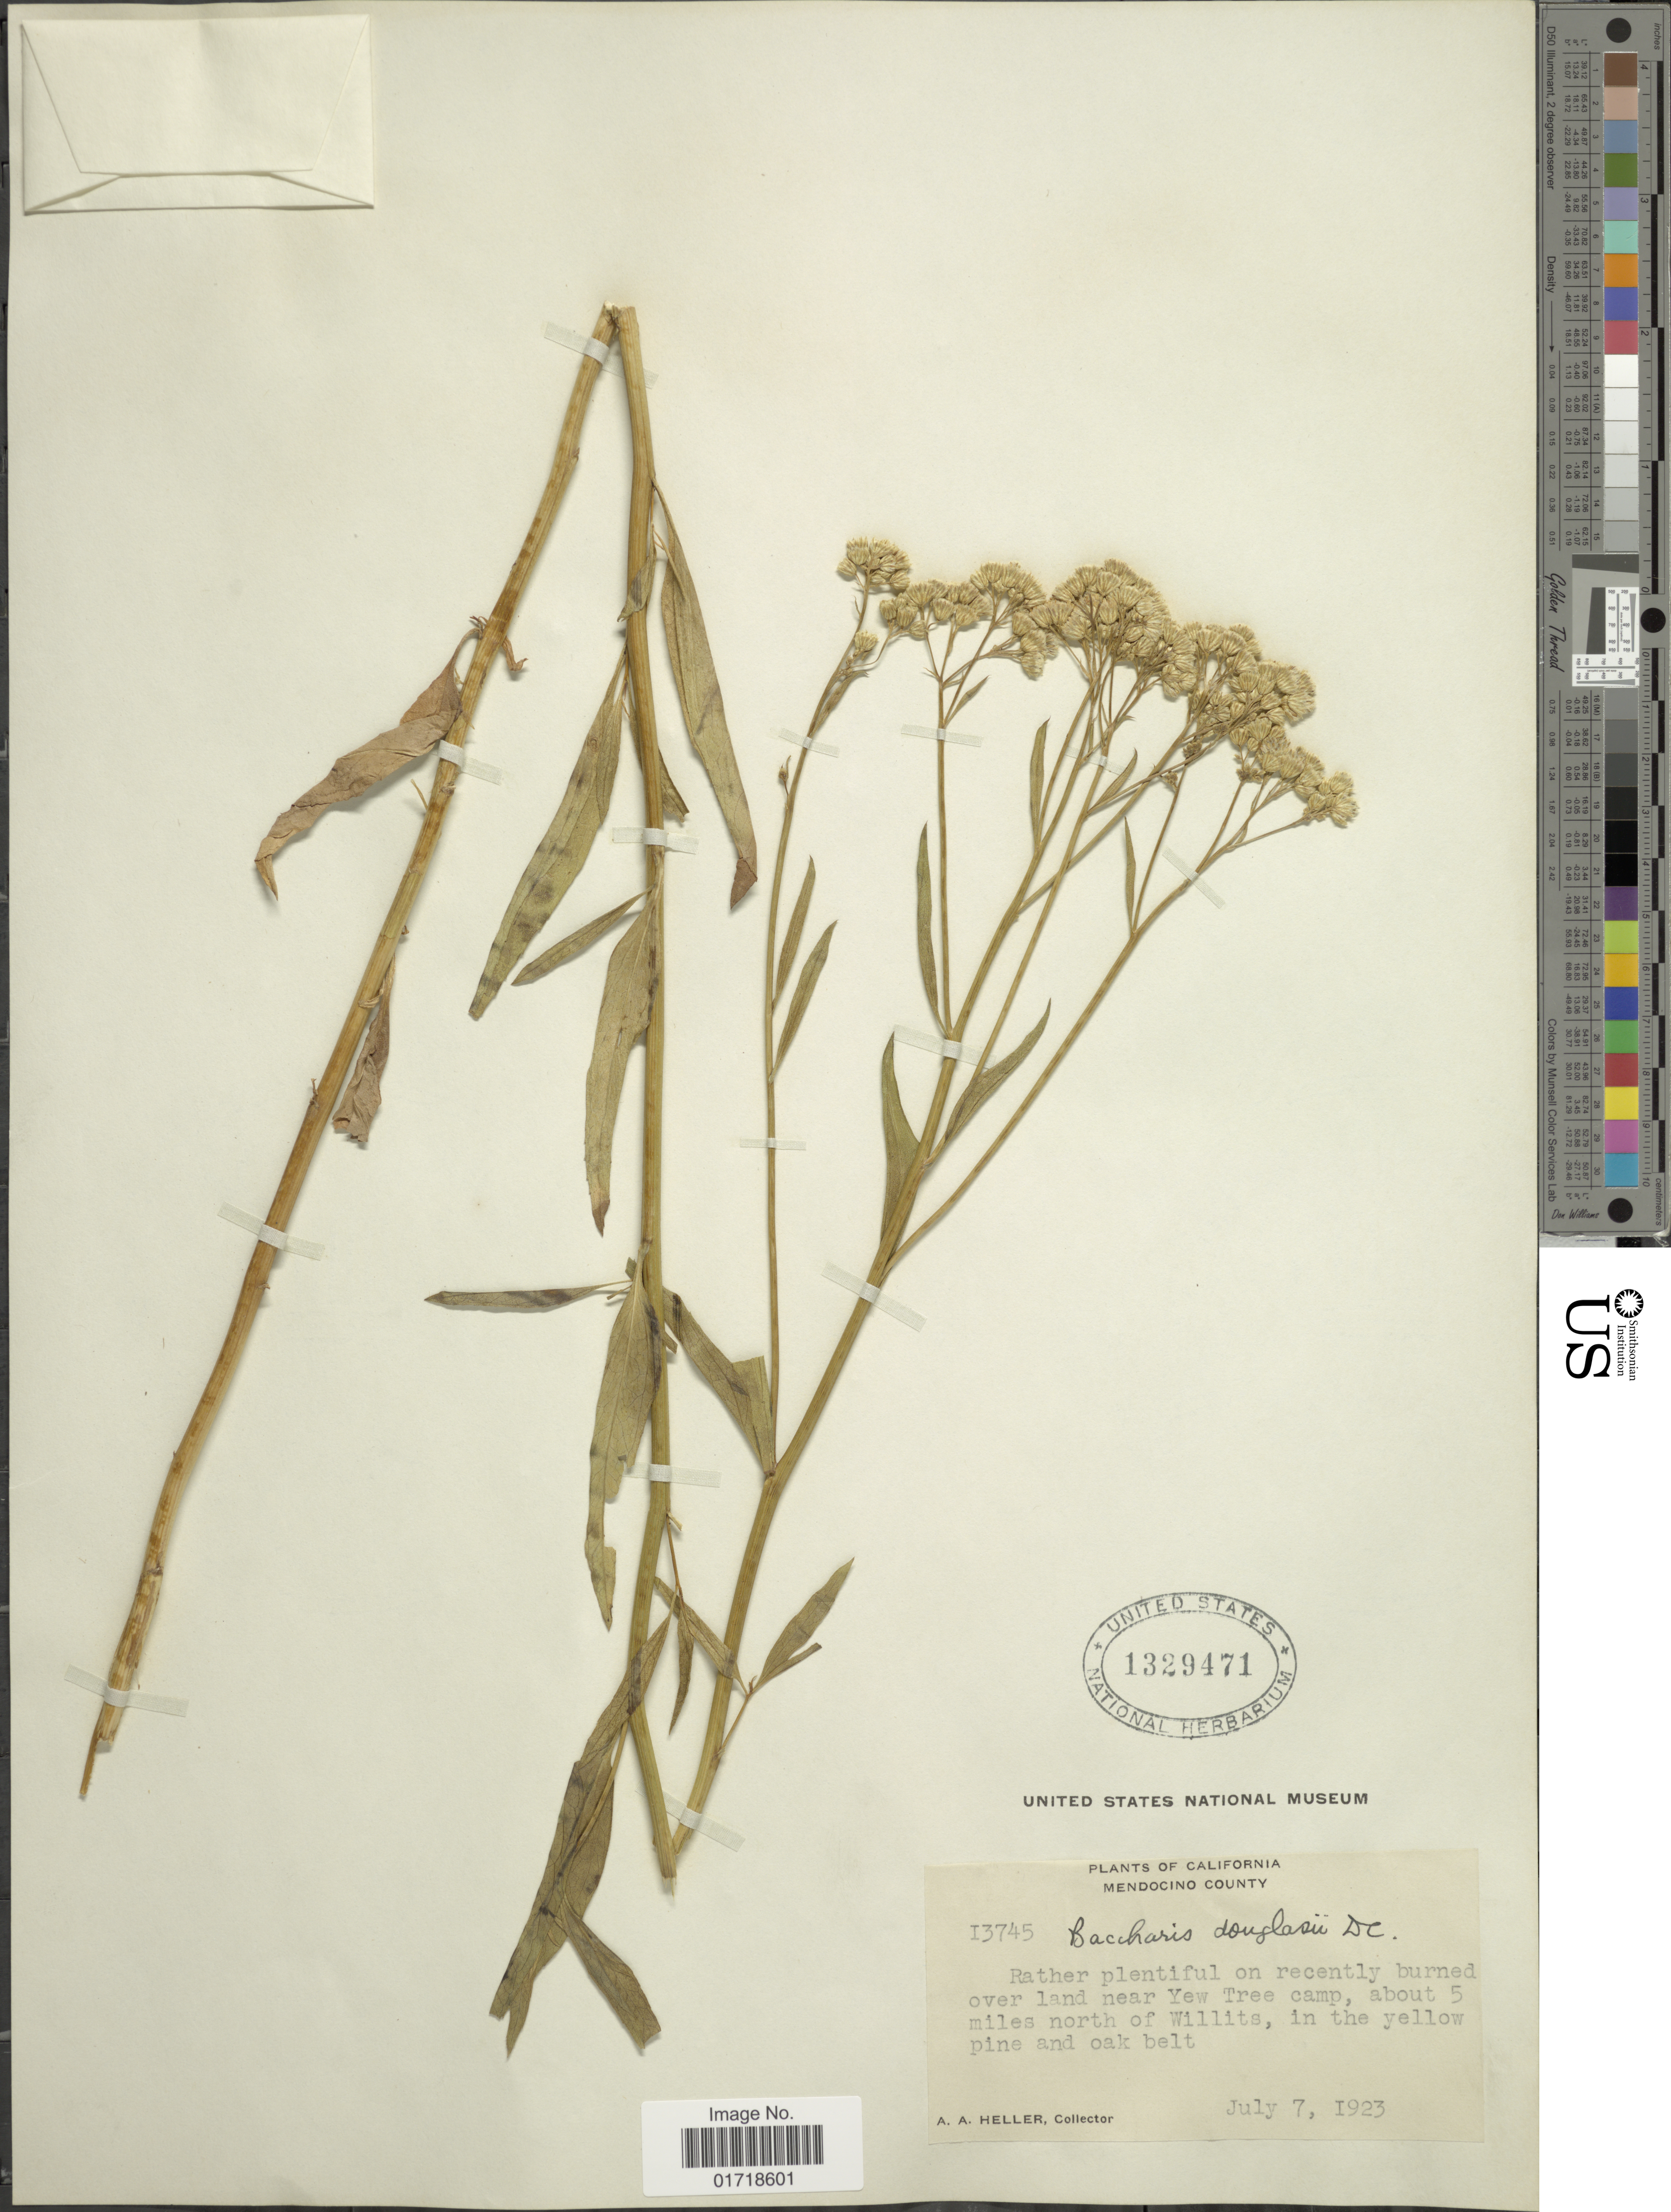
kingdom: Plantae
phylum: Tracheophyta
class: Magnoliopsida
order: Asterales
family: Asteraceae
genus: Baccharis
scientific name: Baccharis douglasii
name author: DC.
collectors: A. A. Heller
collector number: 13745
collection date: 1923-07-07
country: United States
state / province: California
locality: Over Land near Yew Tree camp, about 5 miles north of Willits, in the yellow pune and oak belt.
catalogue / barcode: US 1329471